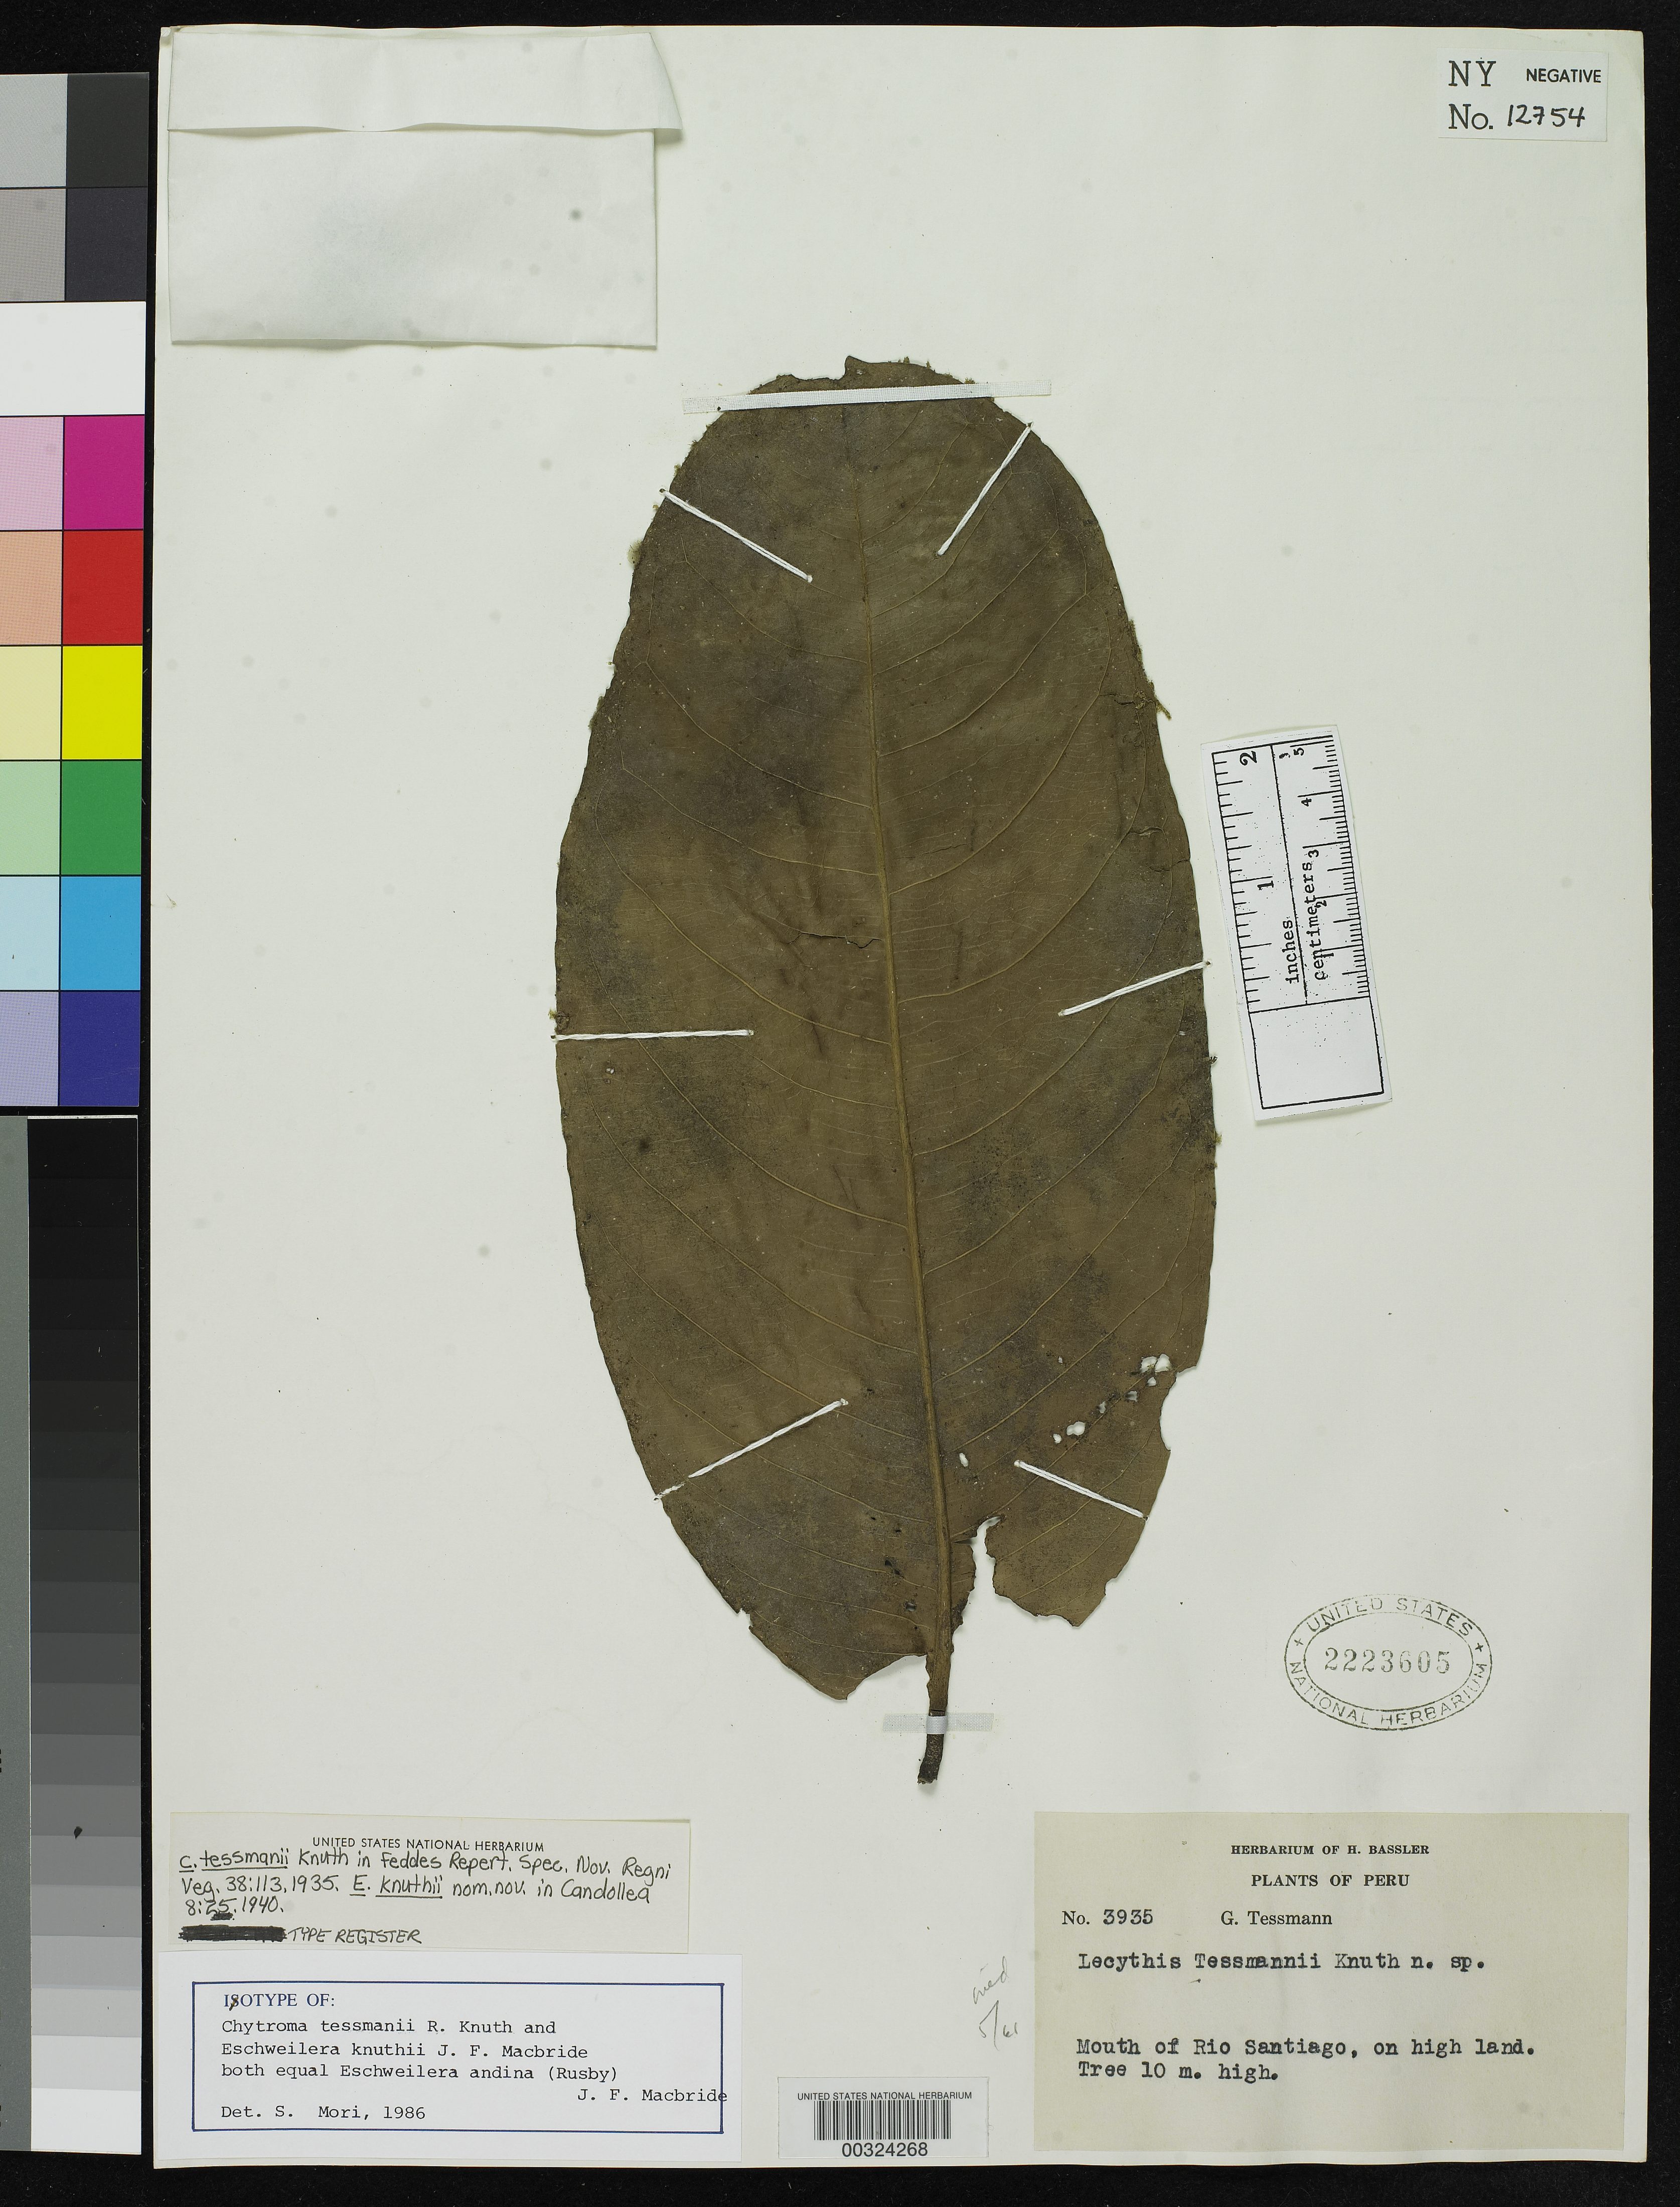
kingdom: Plantae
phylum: Tracheophyta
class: Magnoliopsida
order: Ericales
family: Lecythidaceae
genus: Chytroma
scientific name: Chytroma tessmanii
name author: R. Knuth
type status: Isotype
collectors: G. Tessmann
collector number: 3935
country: Peru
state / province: Amazonas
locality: mouth of Río Santiago, on high land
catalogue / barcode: US 2223605